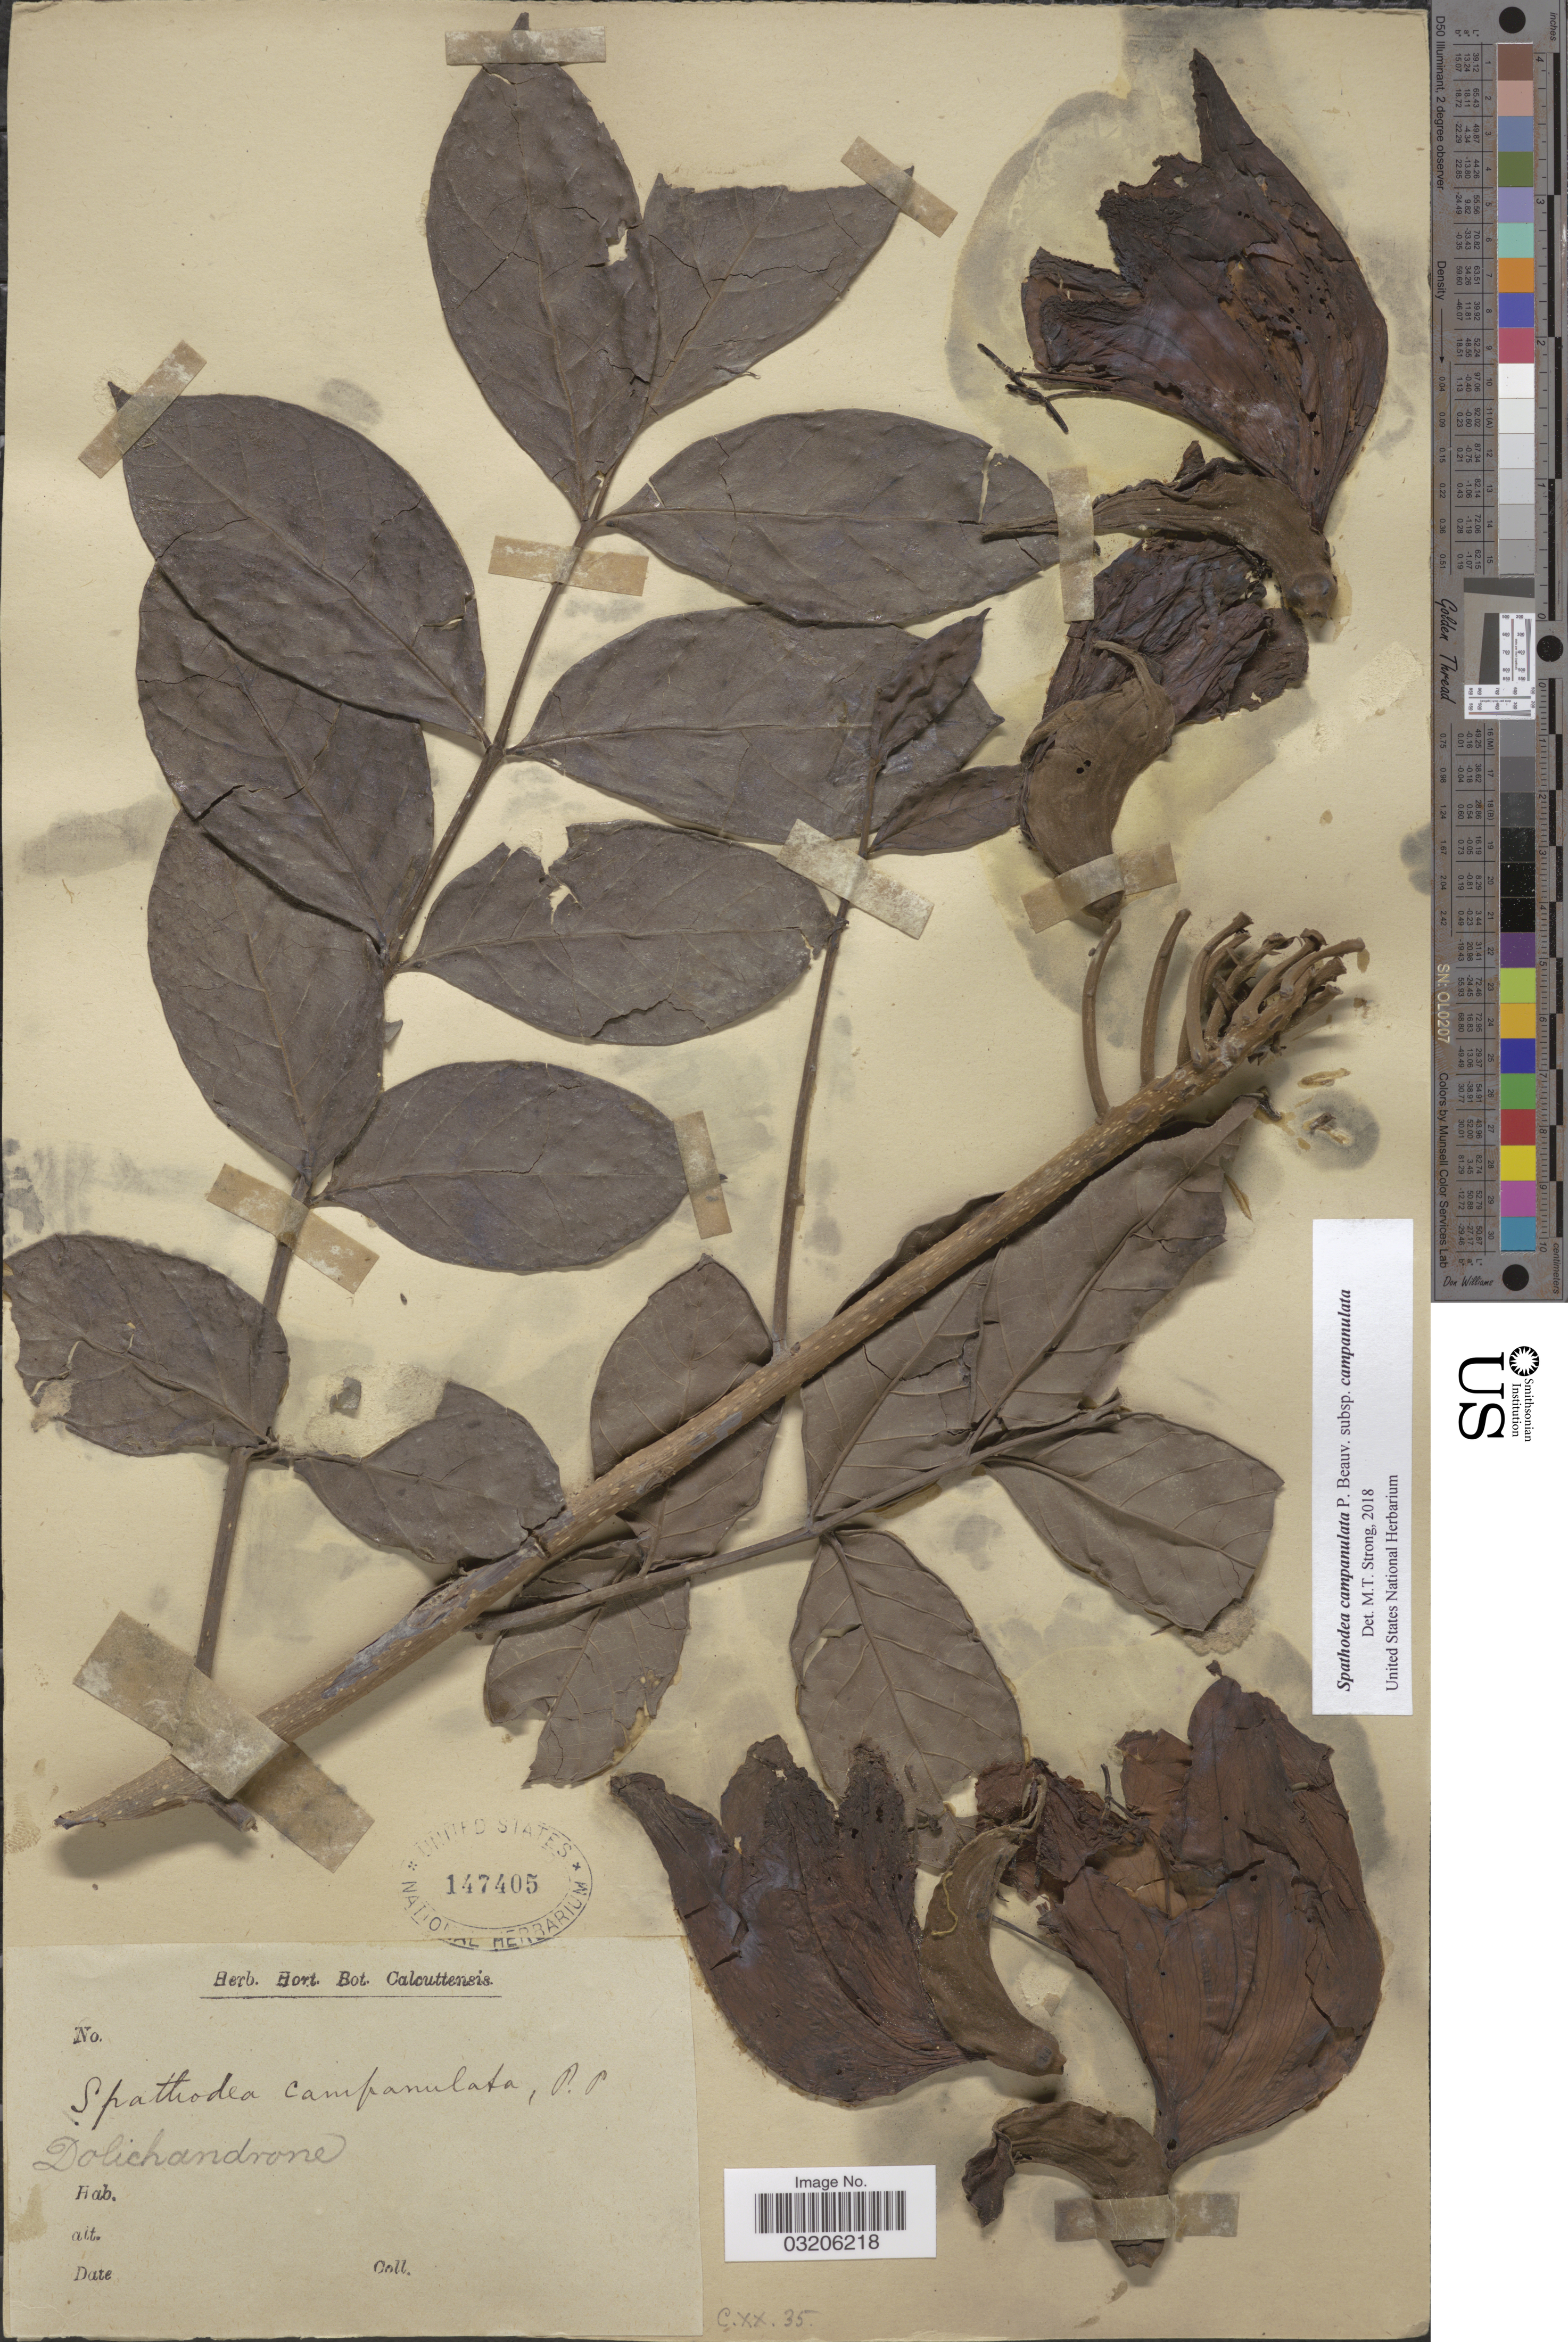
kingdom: Plantae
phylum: Tracheophyta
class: Magnoliopsida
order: Lamiales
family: Bignoniaceae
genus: Spathodea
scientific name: Spathodea campanulata subsp. campanulata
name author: P. Beauv.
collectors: ex Herb. Hort. Bot. Calcuttensis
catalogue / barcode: US 147405